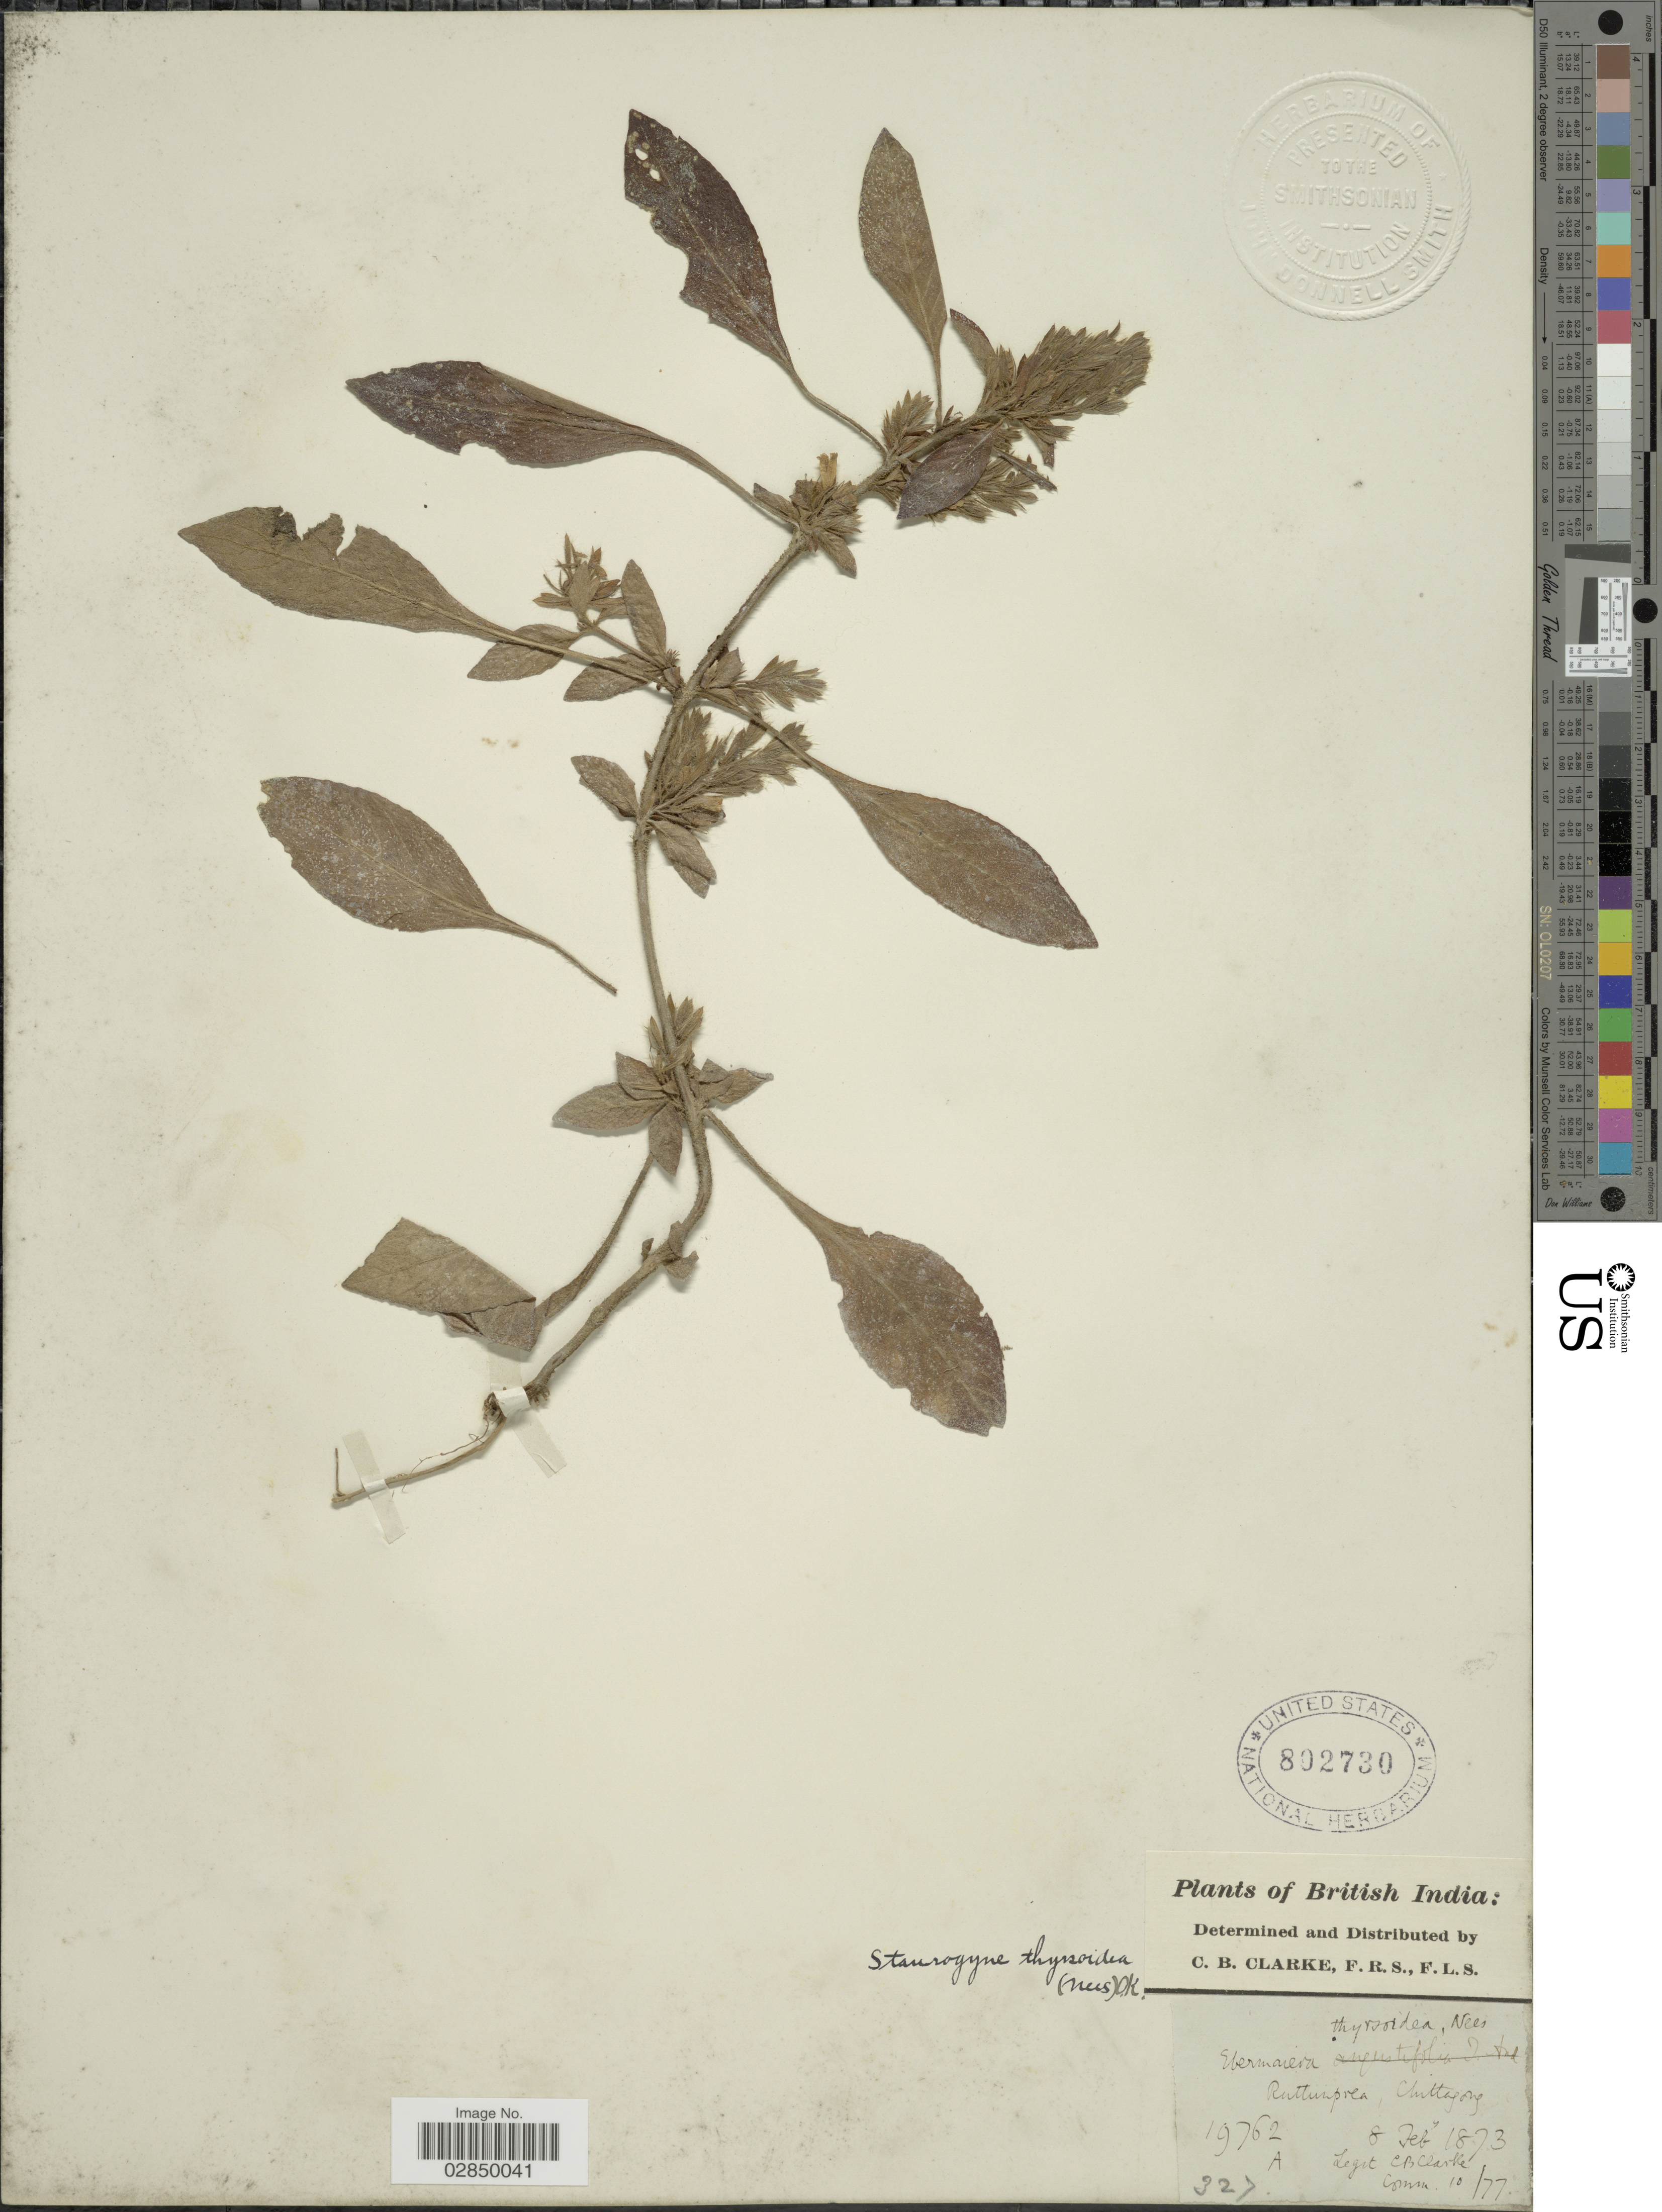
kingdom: Plantae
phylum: Tracheophyta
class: Magnoliopsida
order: Lamiales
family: Acanthaceae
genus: Staurogyne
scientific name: Staurogyne thyrsodes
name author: Kuntze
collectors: C. B. Clarke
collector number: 19762A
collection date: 1873-02-08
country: Bangladesh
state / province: Chittagong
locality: British India. Ruttumprea, Chittagong.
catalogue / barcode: US 802730